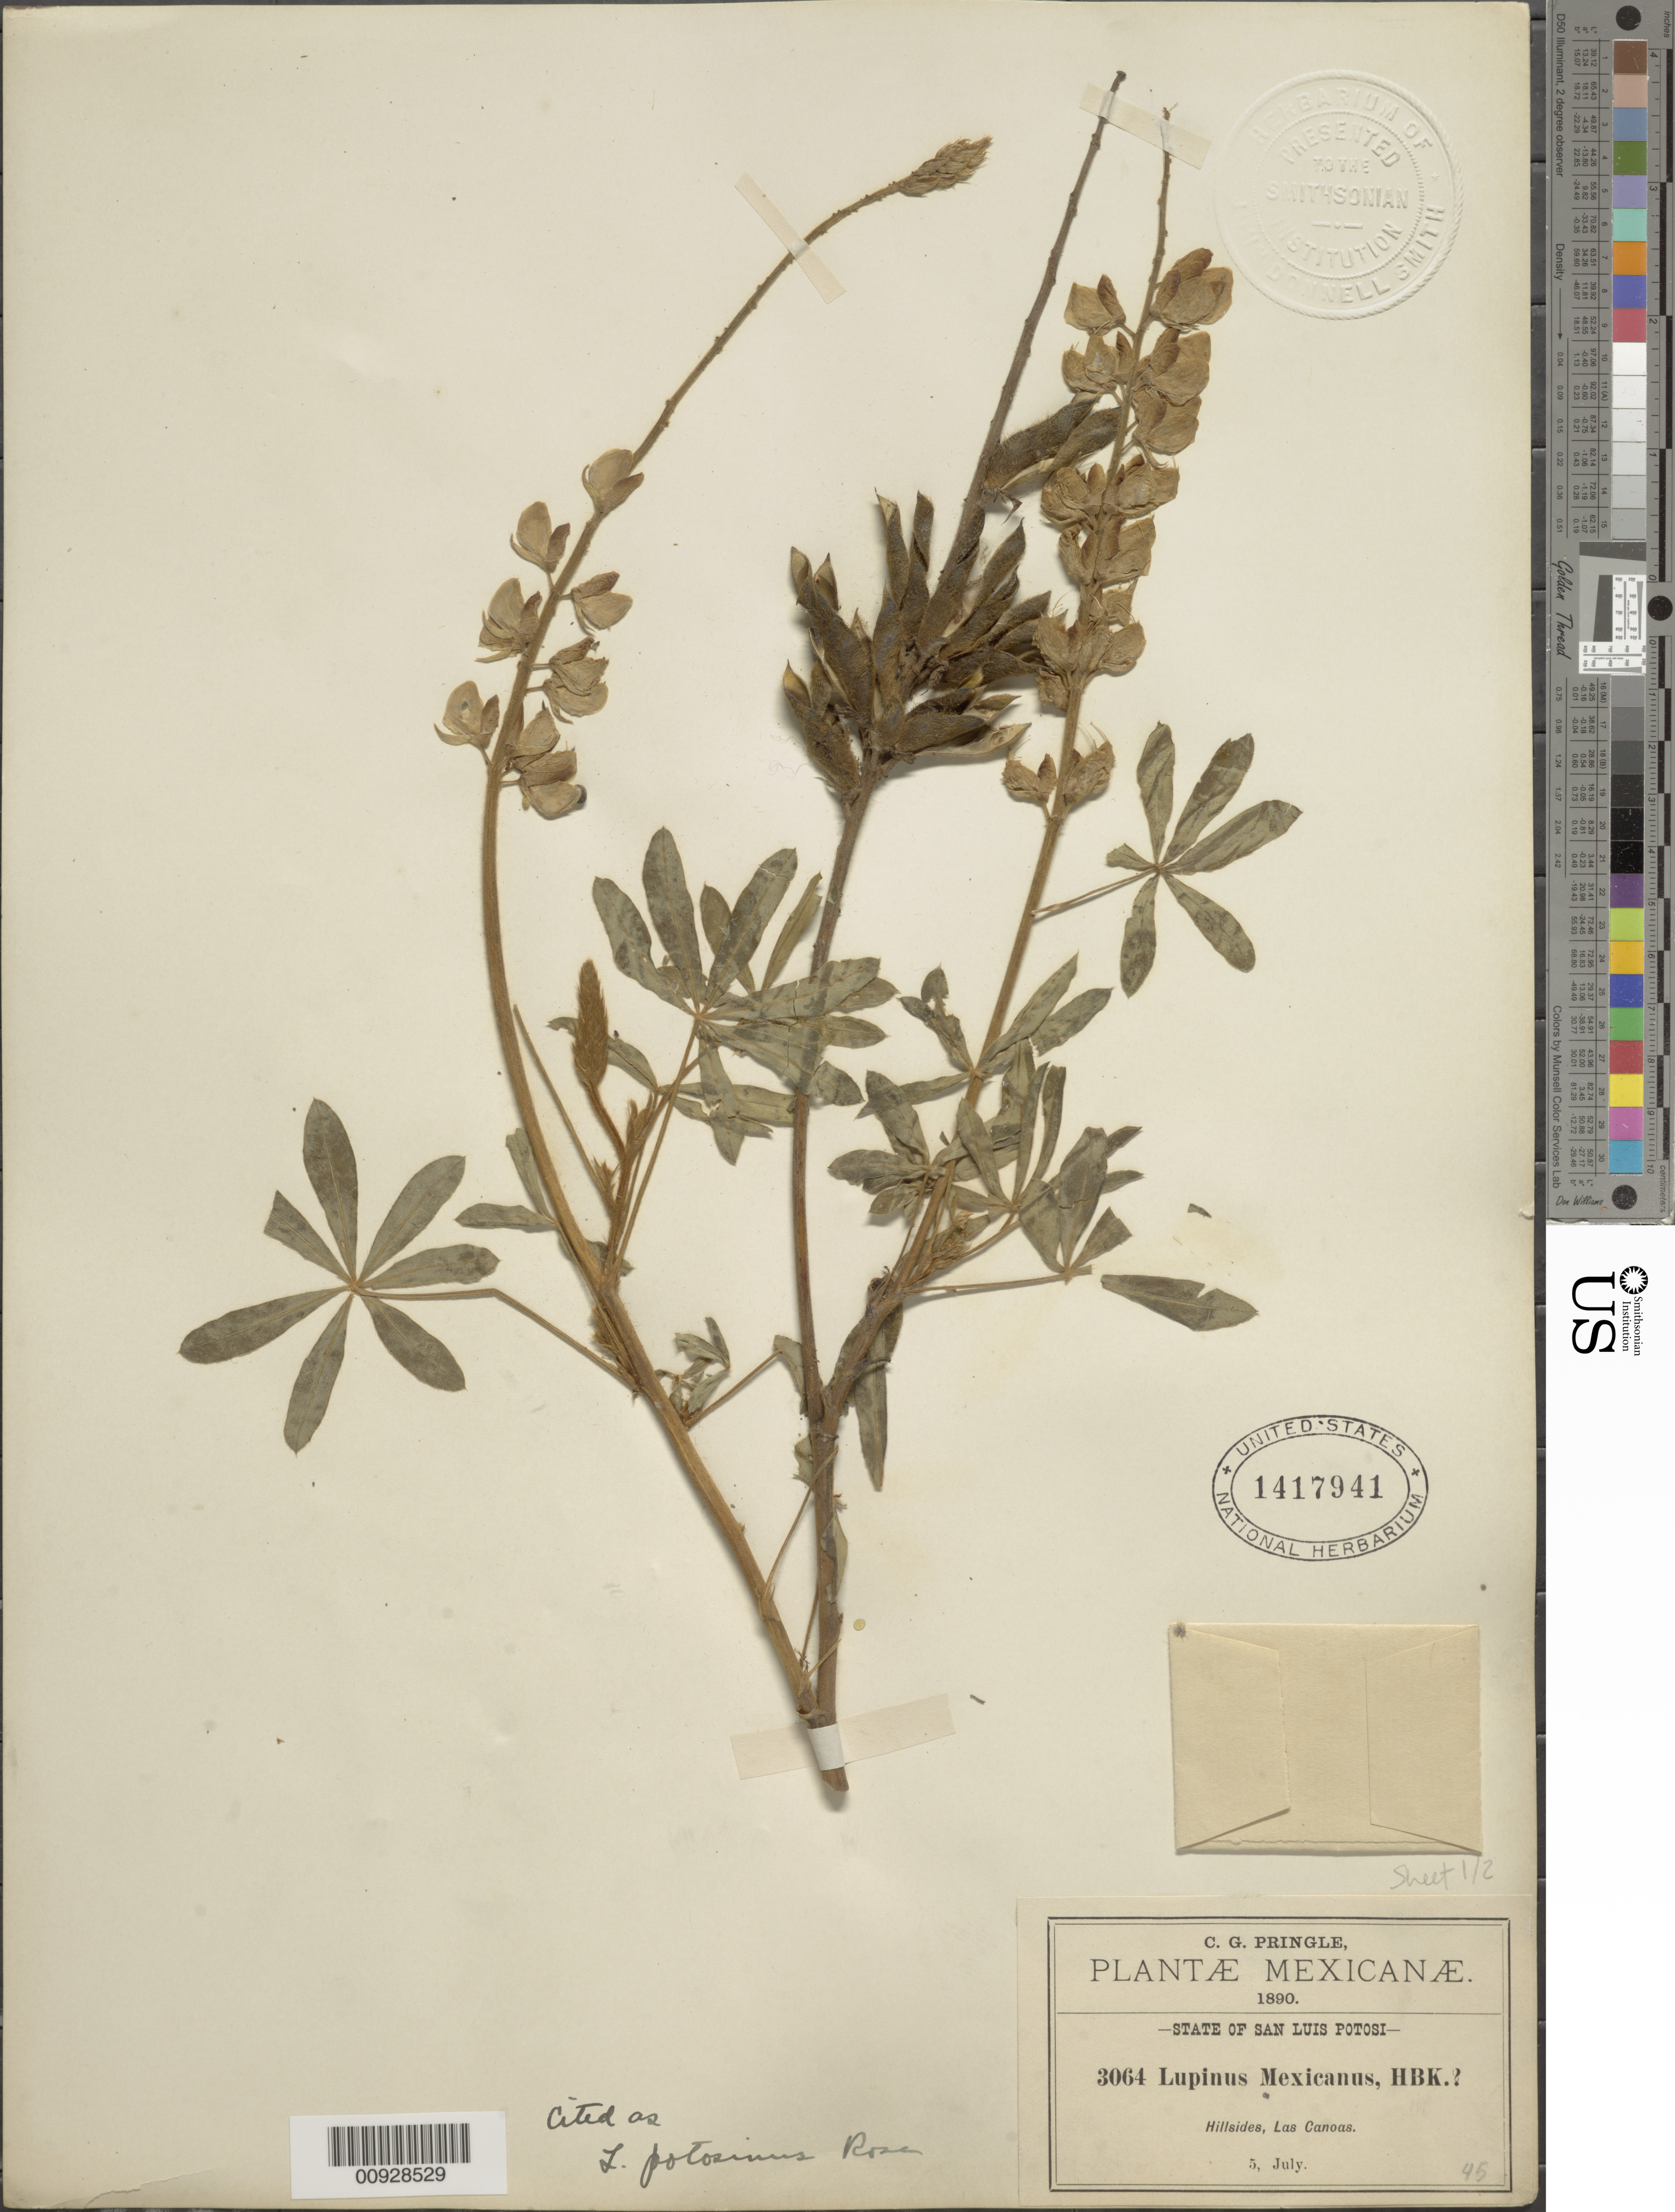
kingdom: Plantae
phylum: Tracheophyta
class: Magnoliopsida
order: Fabales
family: Fabaceae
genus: Lupinus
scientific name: Lupinus potosinus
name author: Rose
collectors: C. G. Pringle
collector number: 3064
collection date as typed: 05 Jul 1890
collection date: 1890-07-05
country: Mexico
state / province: San Luis Potosí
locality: Las Canoas.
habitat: Hillsides.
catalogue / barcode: US 1417941